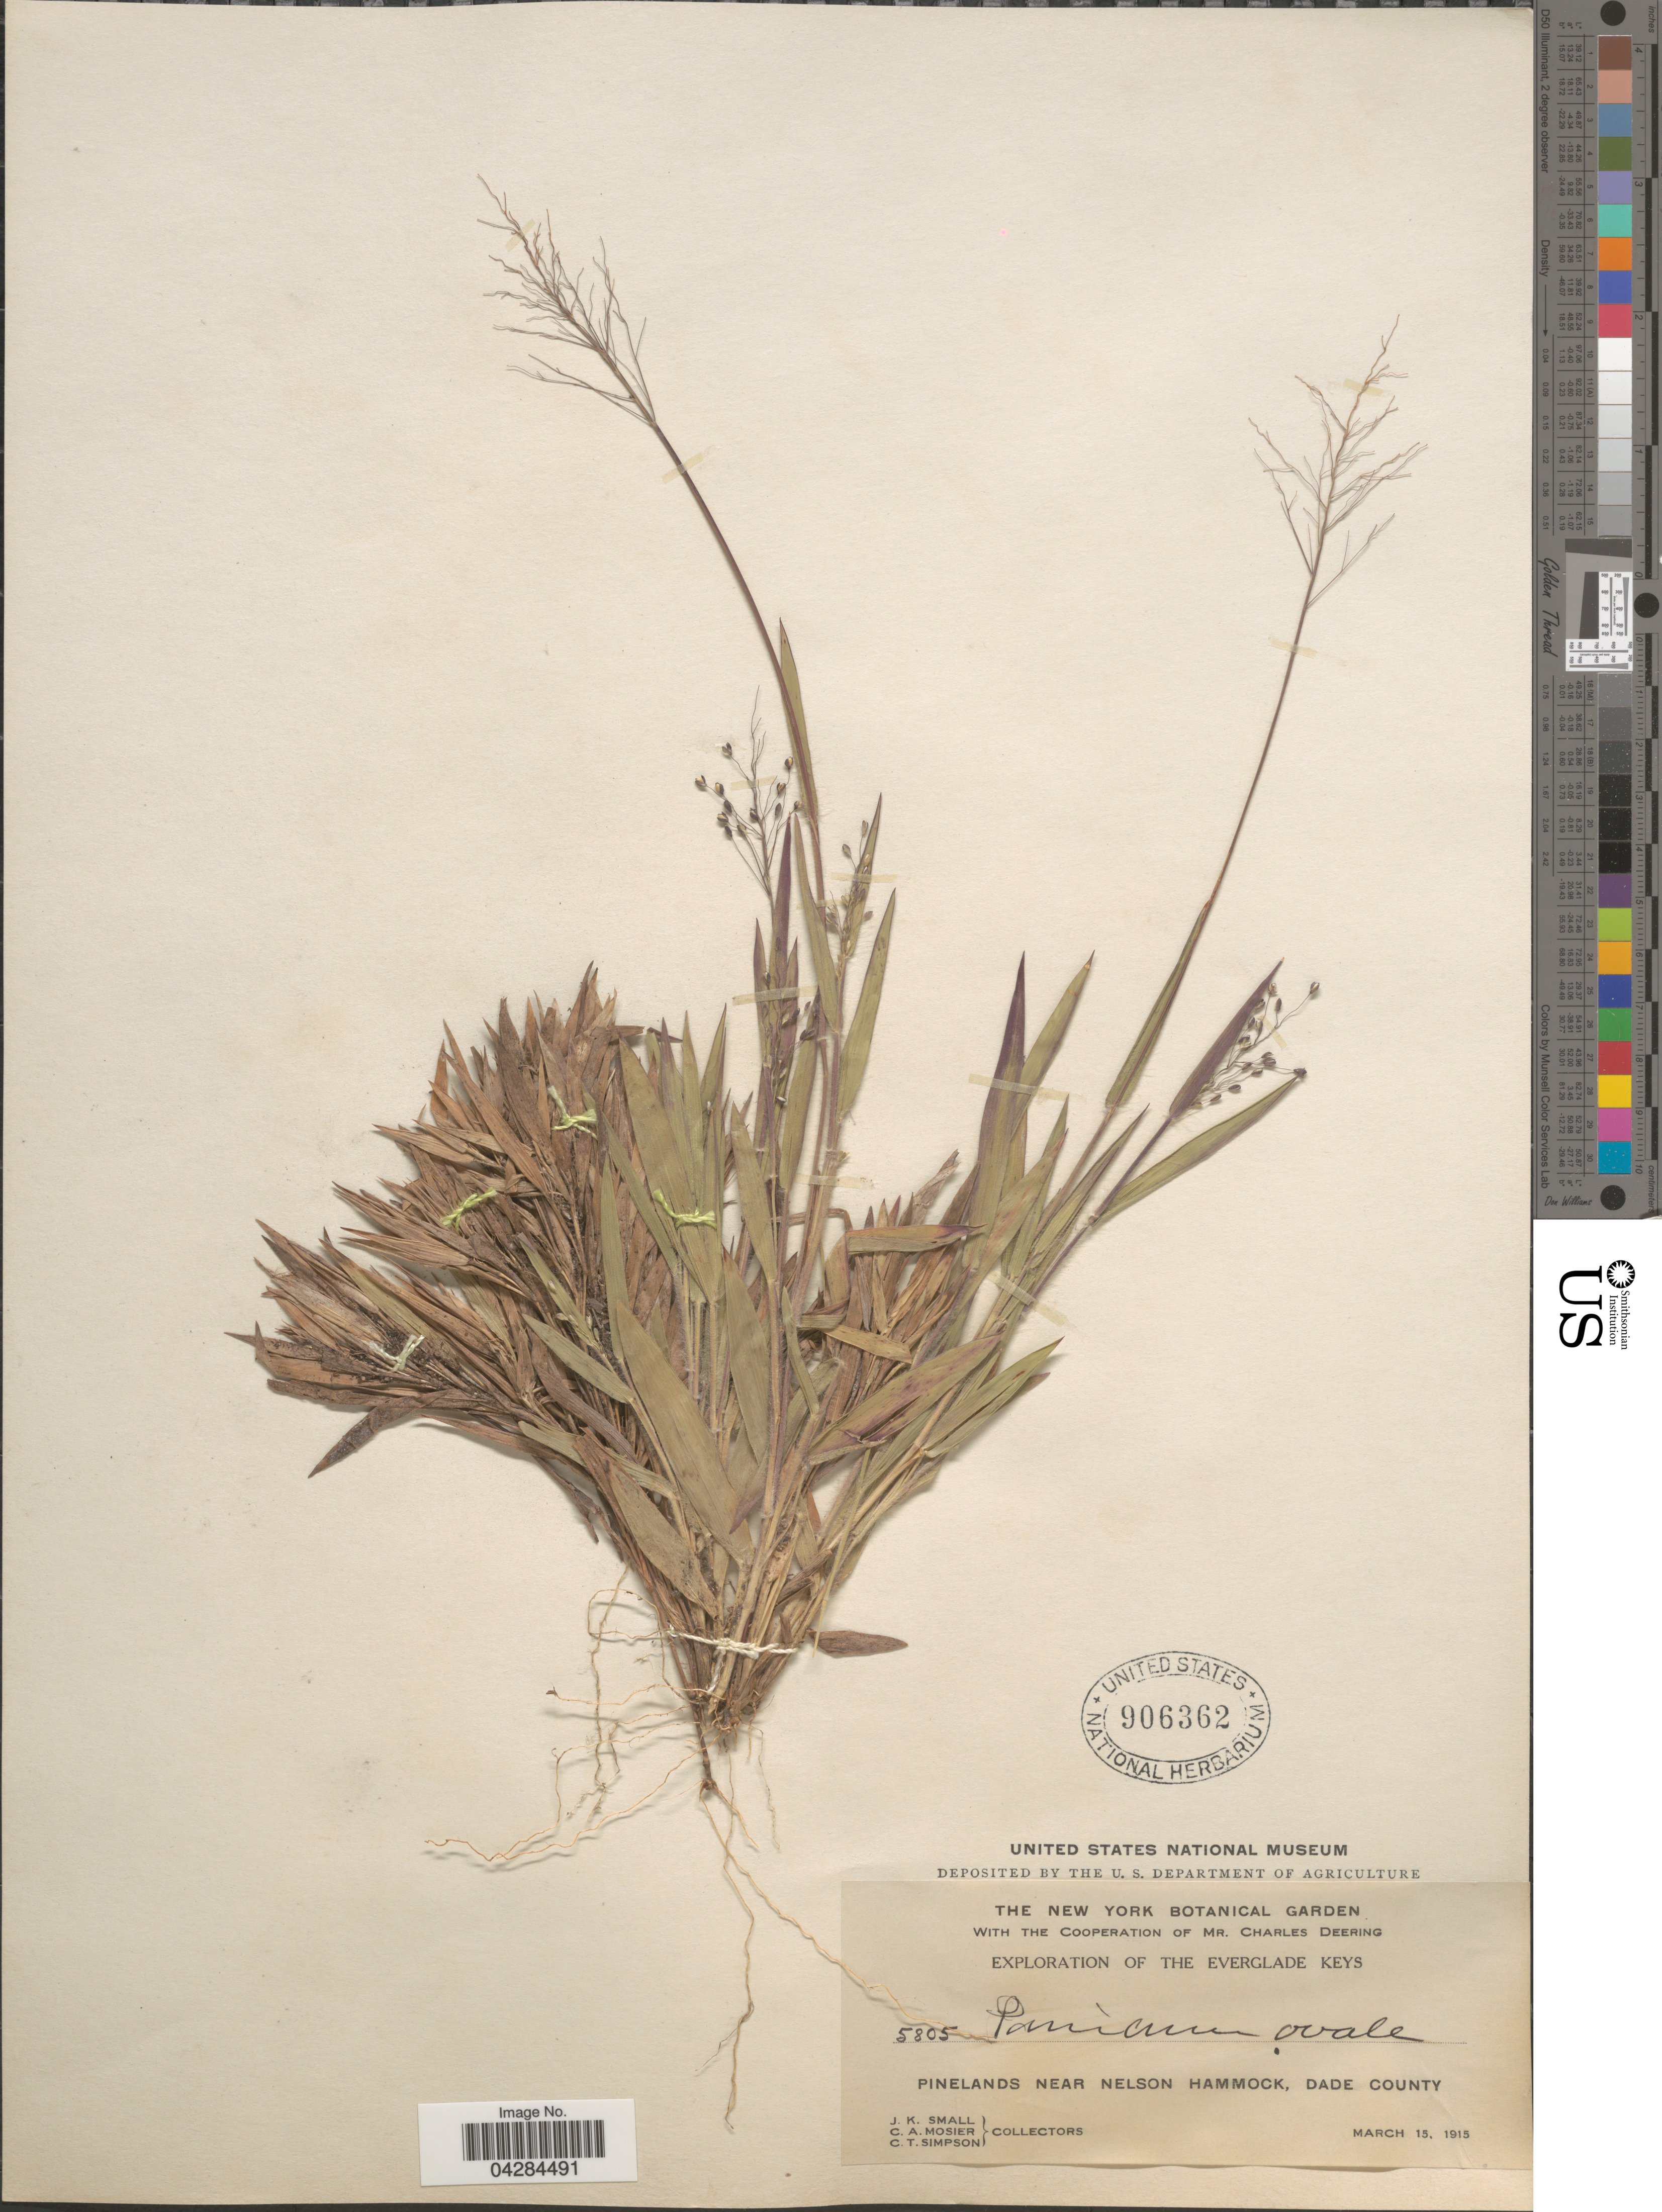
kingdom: Plantae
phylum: Tracheophyta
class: Liliopsida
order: Poales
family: Poaceae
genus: Dichanthelium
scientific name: Dichanthelium ovale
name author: (Elliott) Gould & C.A. Clark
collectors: J. K. Small, C. A. Mosier & C. T. Simpson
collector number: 5805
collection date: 1915-03-15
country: United States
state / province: Florida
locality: Exploration of the Everglade Keys. Pinelands near Nelson Hammock, Dade County.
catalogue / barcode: US 906362